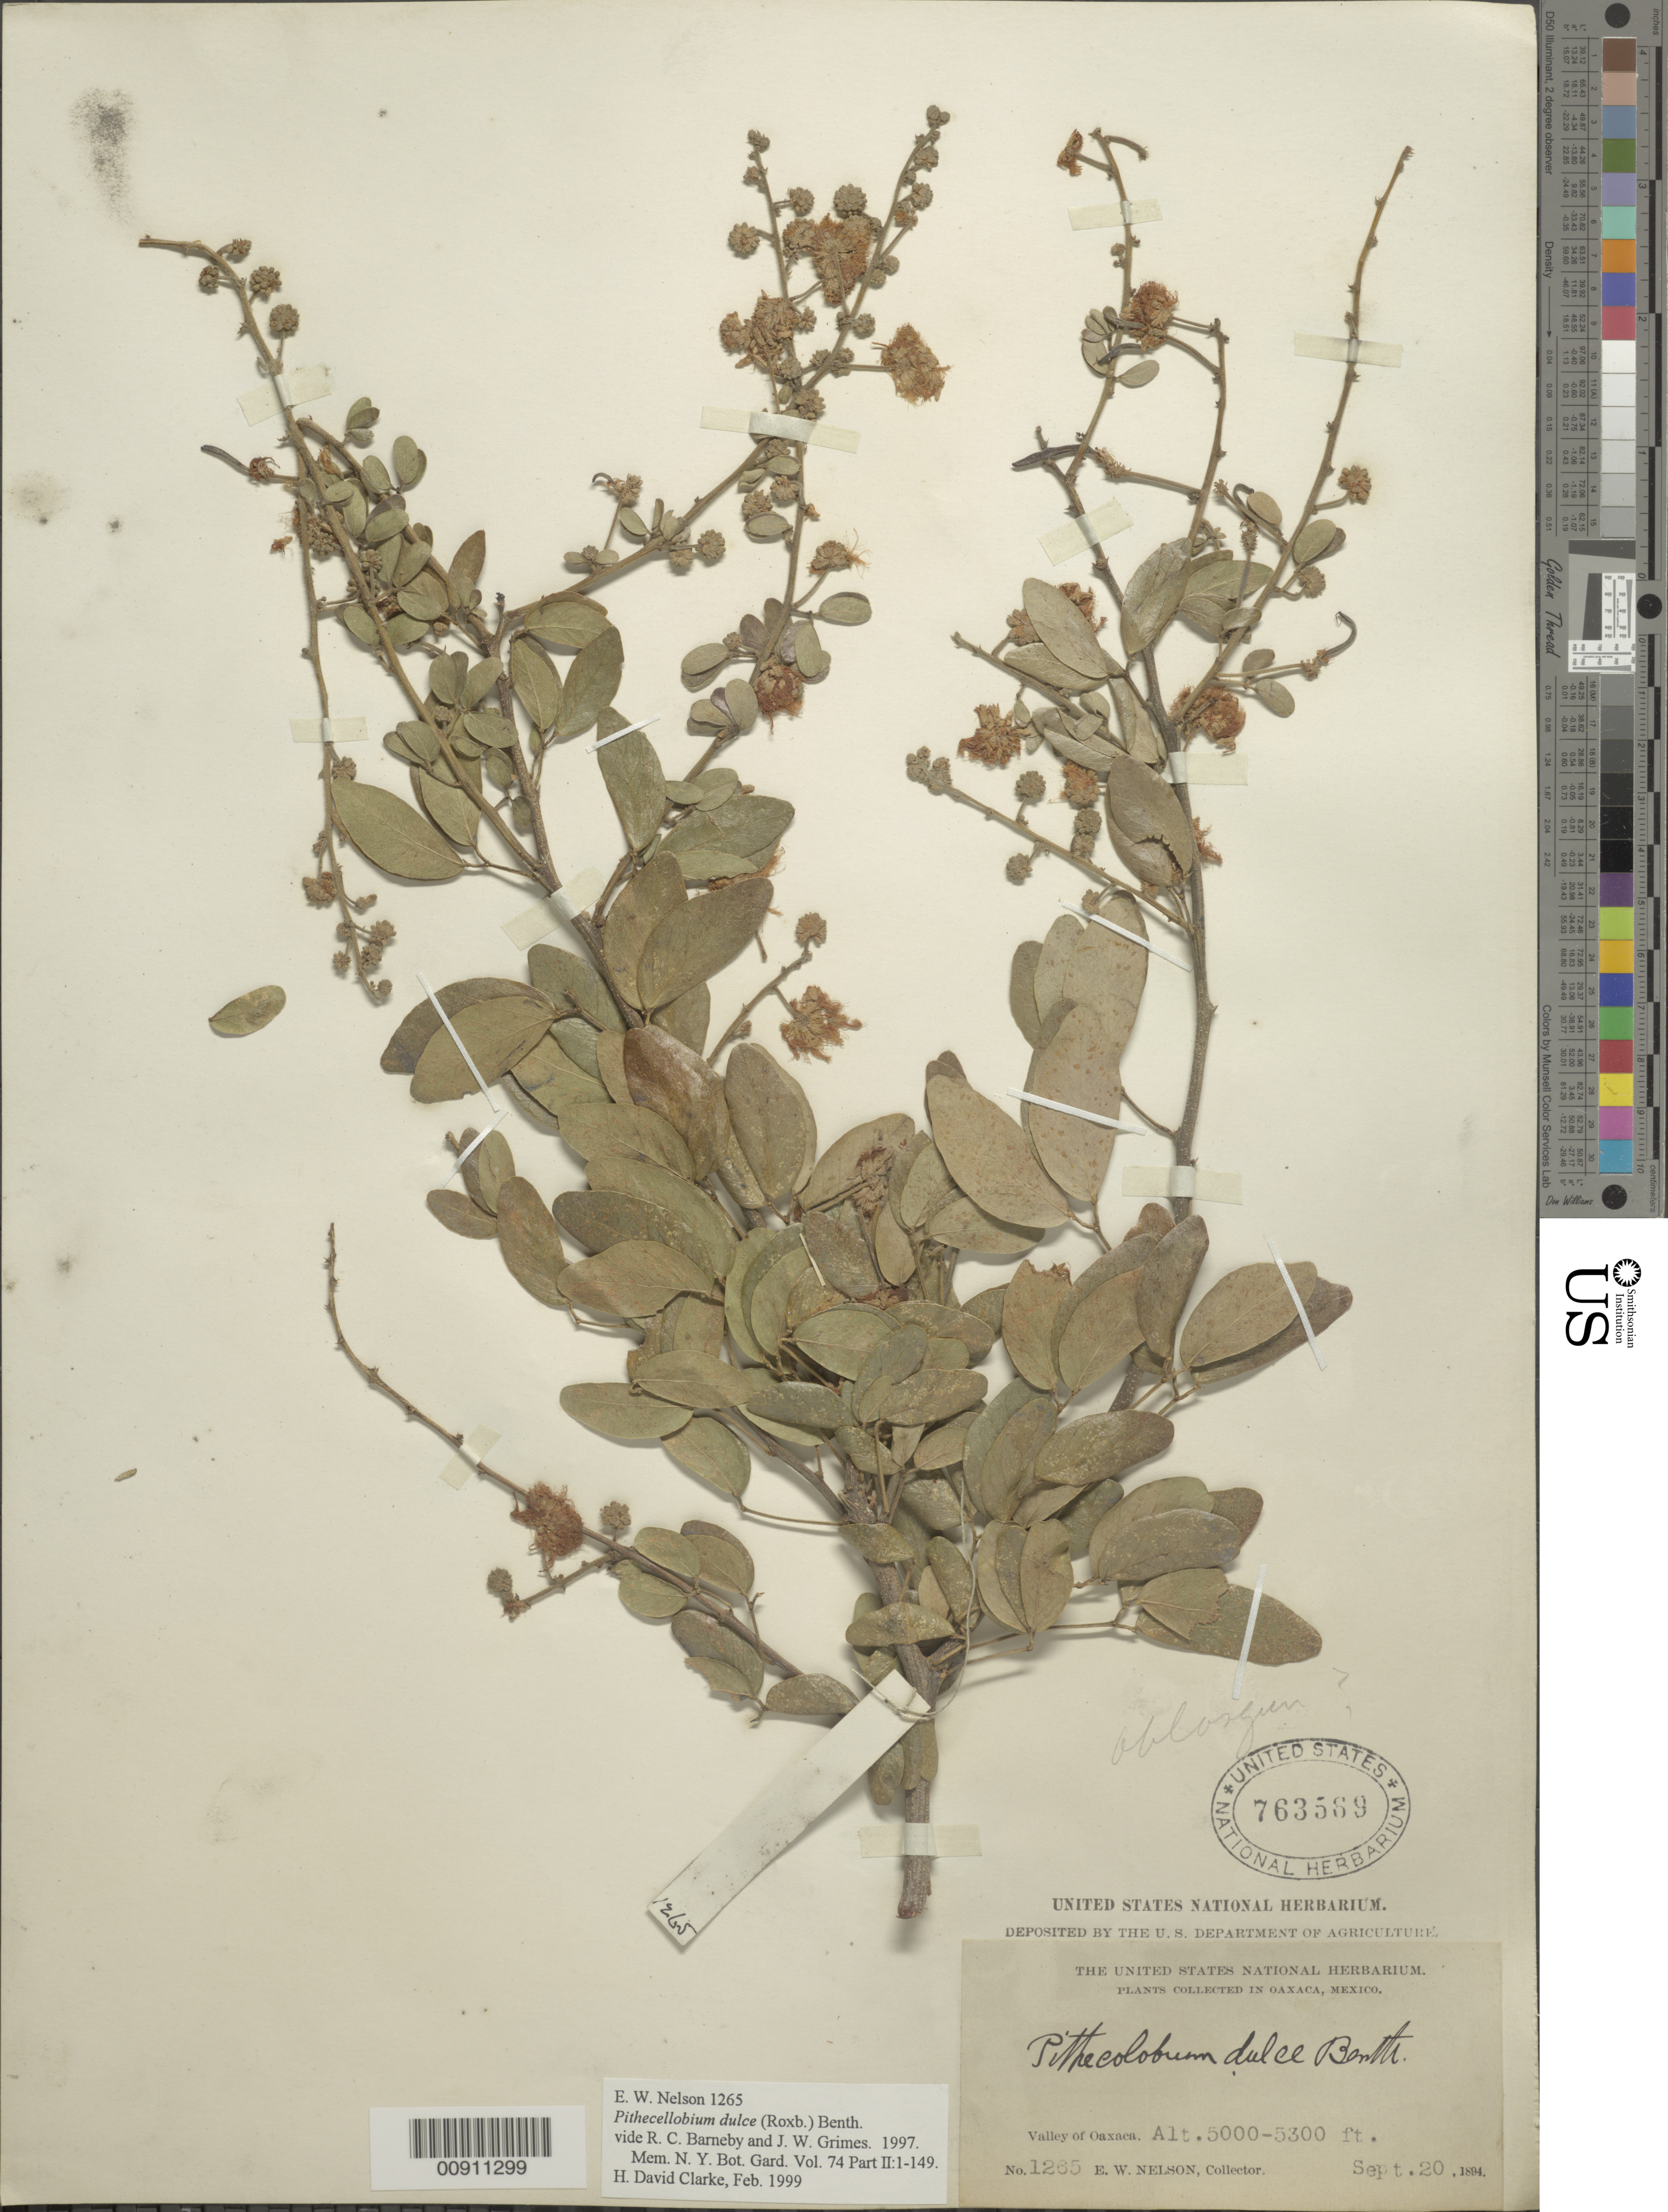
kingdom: Plantae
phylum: Tracheophyta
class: Magnoliopsida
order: Fabales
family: Fabaceae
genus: Pithecellobium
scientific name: Pithecellobium dulce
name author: (Roxb.) Benth.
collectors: E. W. Nelson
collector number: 1265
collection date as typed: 20 Sep 1894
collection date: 1894-09-20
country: Mexico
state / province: Oaxaca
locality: Valley of Oaxaca.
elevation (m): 1524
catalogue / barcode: US 763569